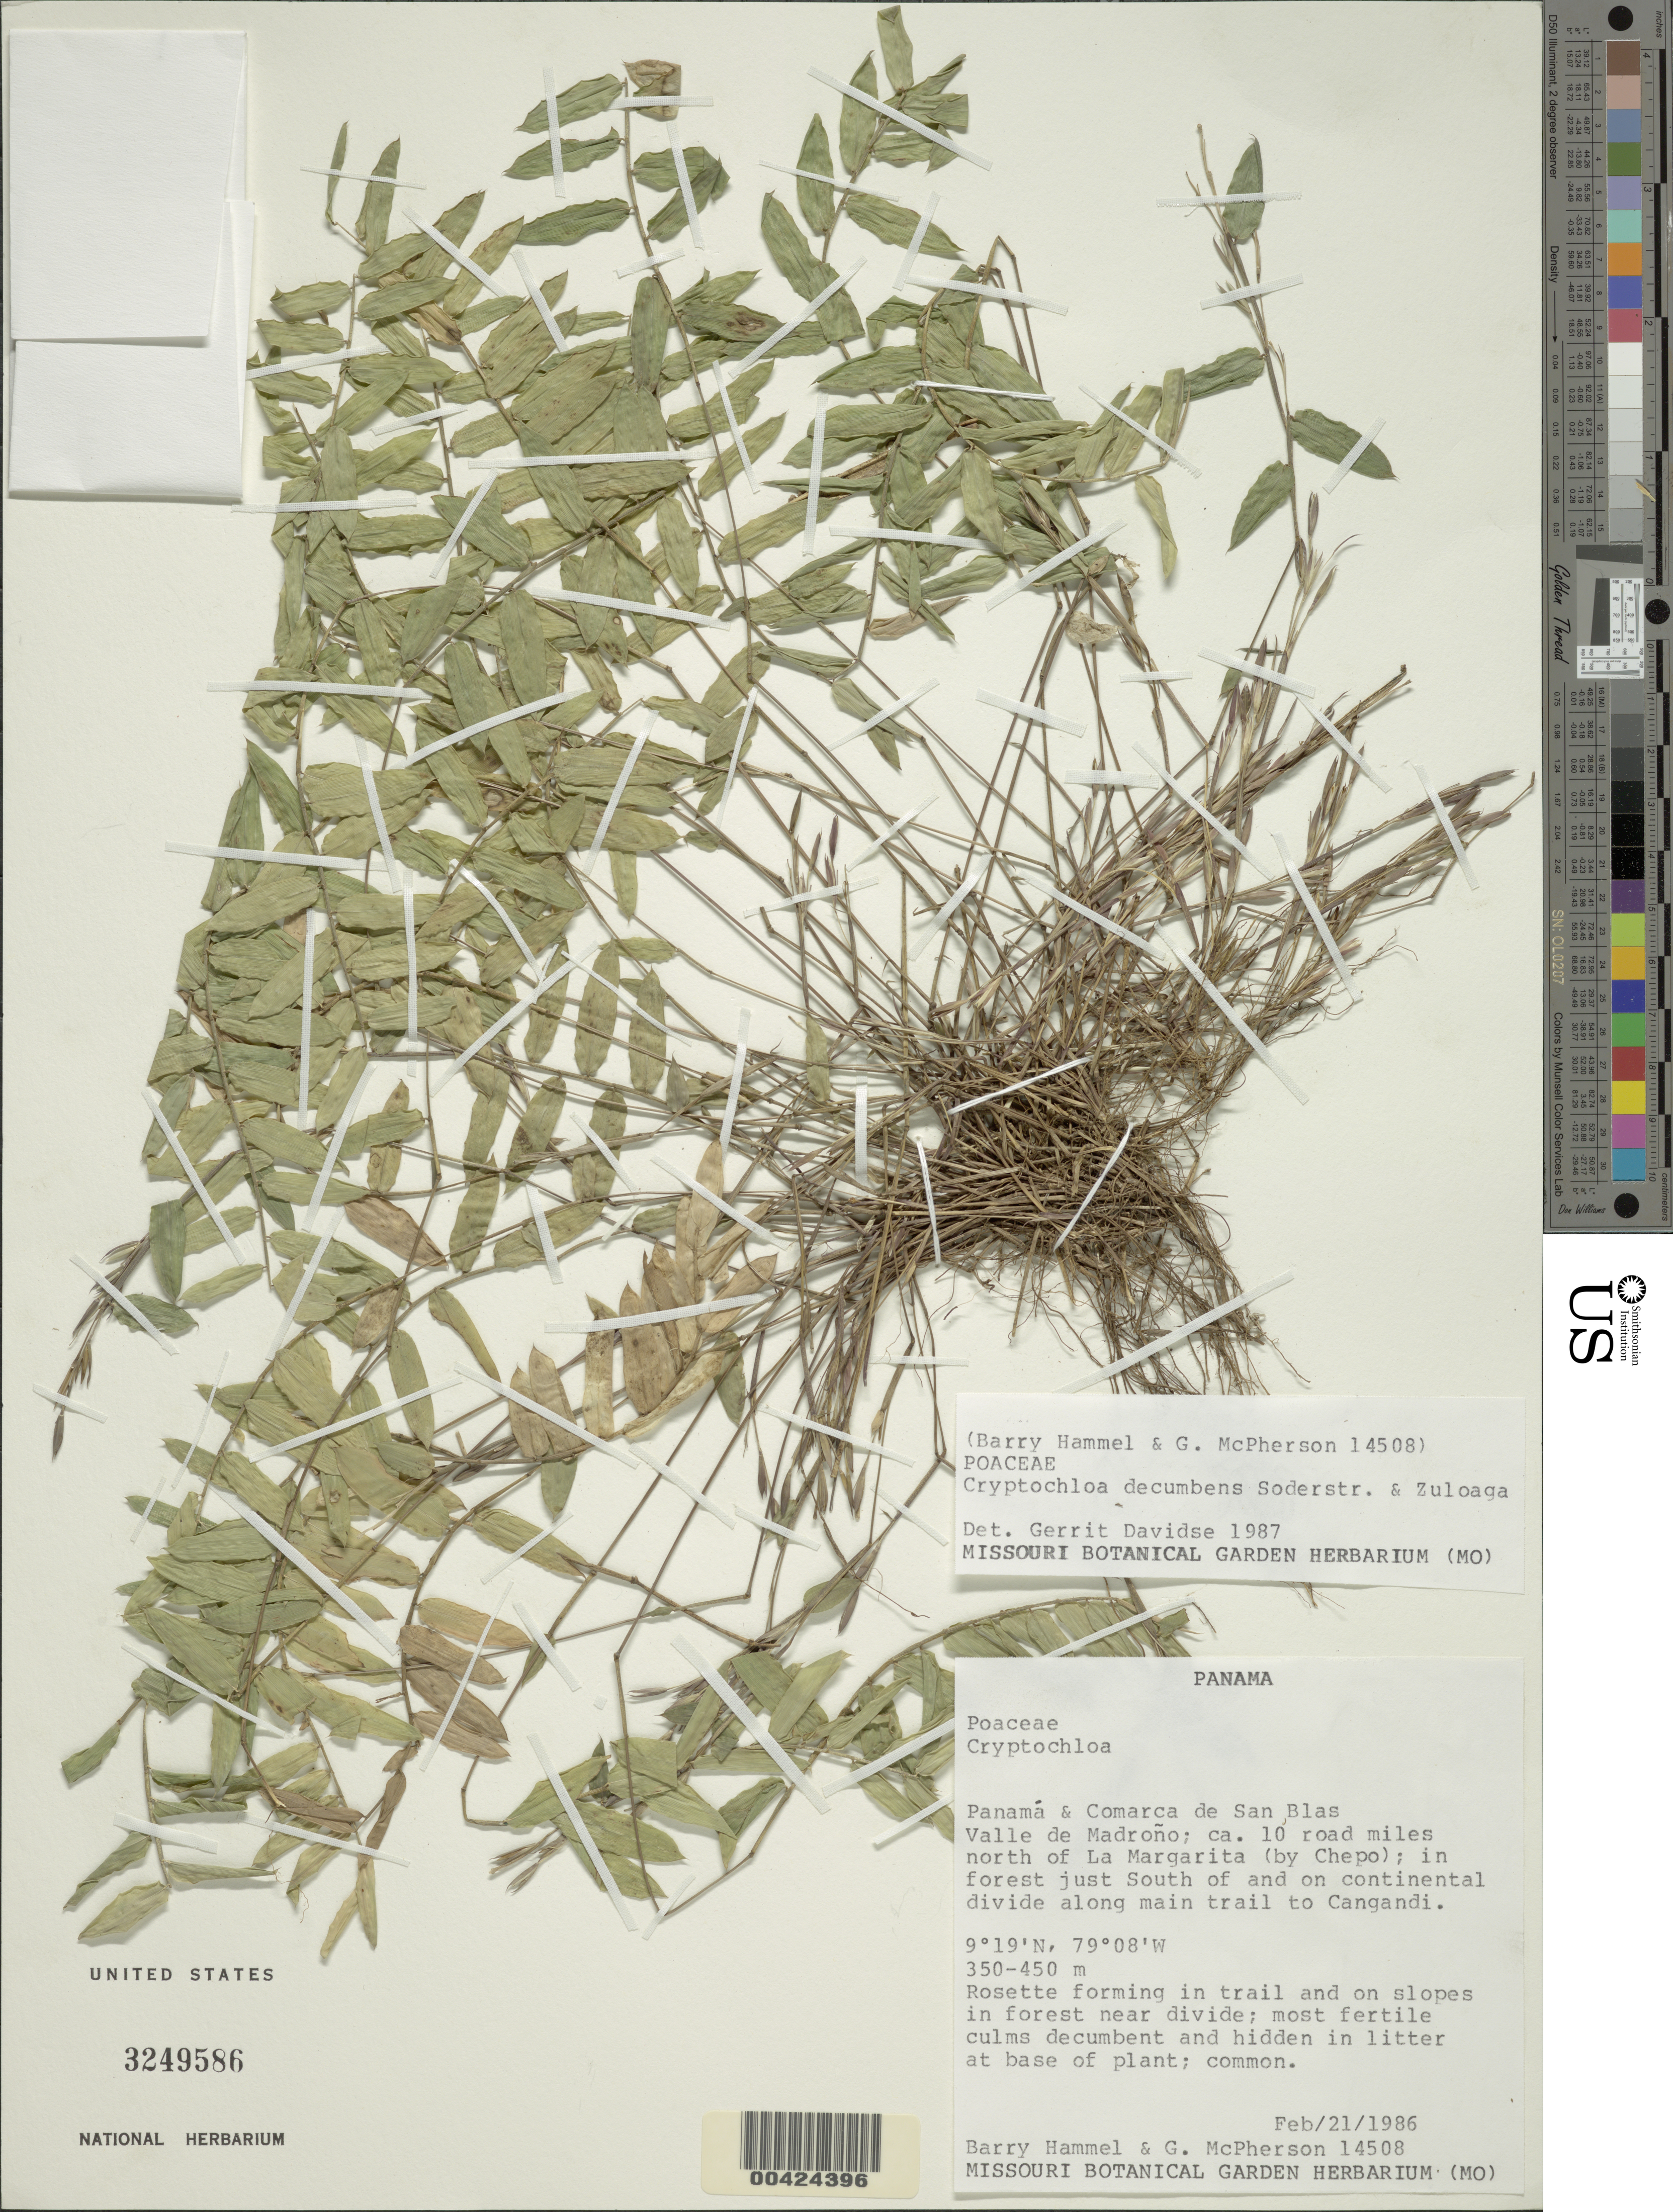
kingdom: Plantae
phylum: Tracheophyta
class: Liliopsida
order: Poales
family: Poaceae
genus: Cryptochloa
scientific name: Cryptochloa decumbens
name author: Soderstr. & Zuloaga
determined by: Davidse, Gerrit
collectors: B. Hammel & G. D. McPherson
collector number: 14508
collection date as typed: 21 Feb 1986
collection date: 1986-02-21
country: Panama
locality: Cangandi, main trail to; Valle de Madrono; ca 10 road mi N of La Margarita (by Chepo)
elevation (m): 350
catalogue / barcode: US 3249586